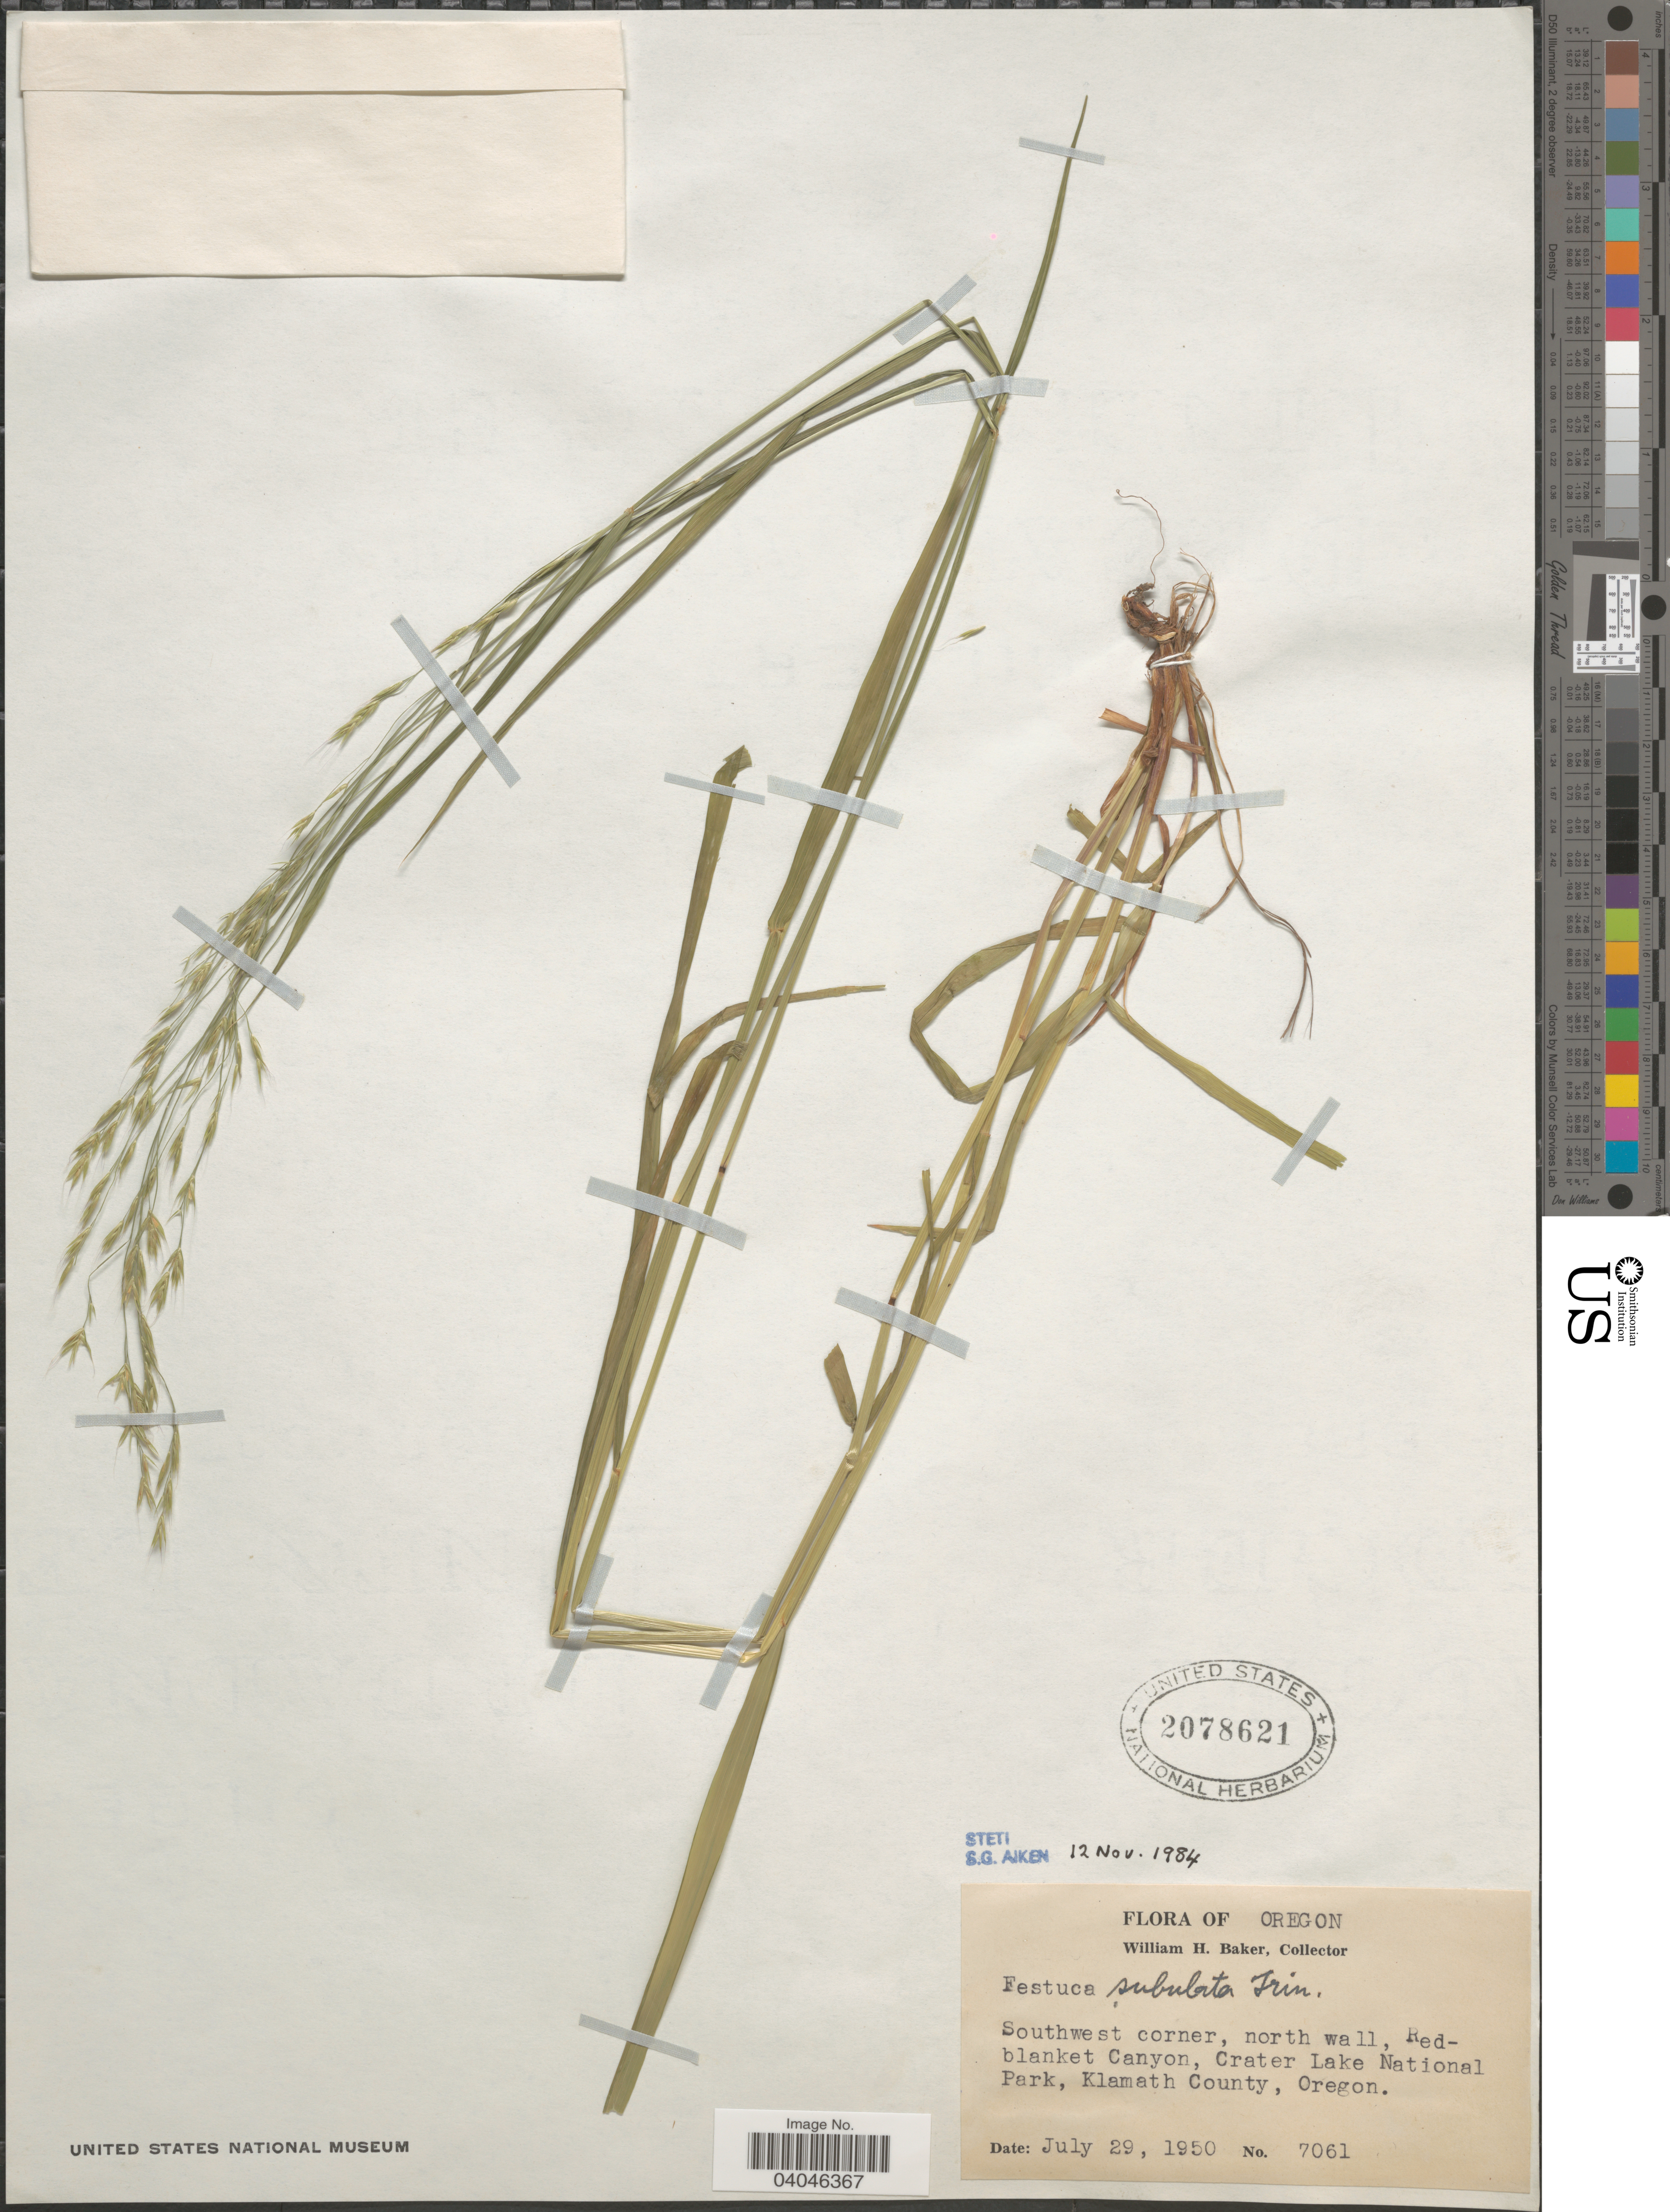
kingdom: Plantae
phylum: Tracheophyta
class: Liliopsida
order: Poales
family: Poaceae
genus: Festuca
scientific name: Festuca subulata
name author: Trin.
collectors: W. H. Baker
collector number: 7061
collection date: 1950-07-29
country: United States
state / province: Oregon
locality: Southwest corner, north wall, Red-blanket Canyon, Crater Lake National Park, Klamath County.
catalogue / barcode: US 2078621